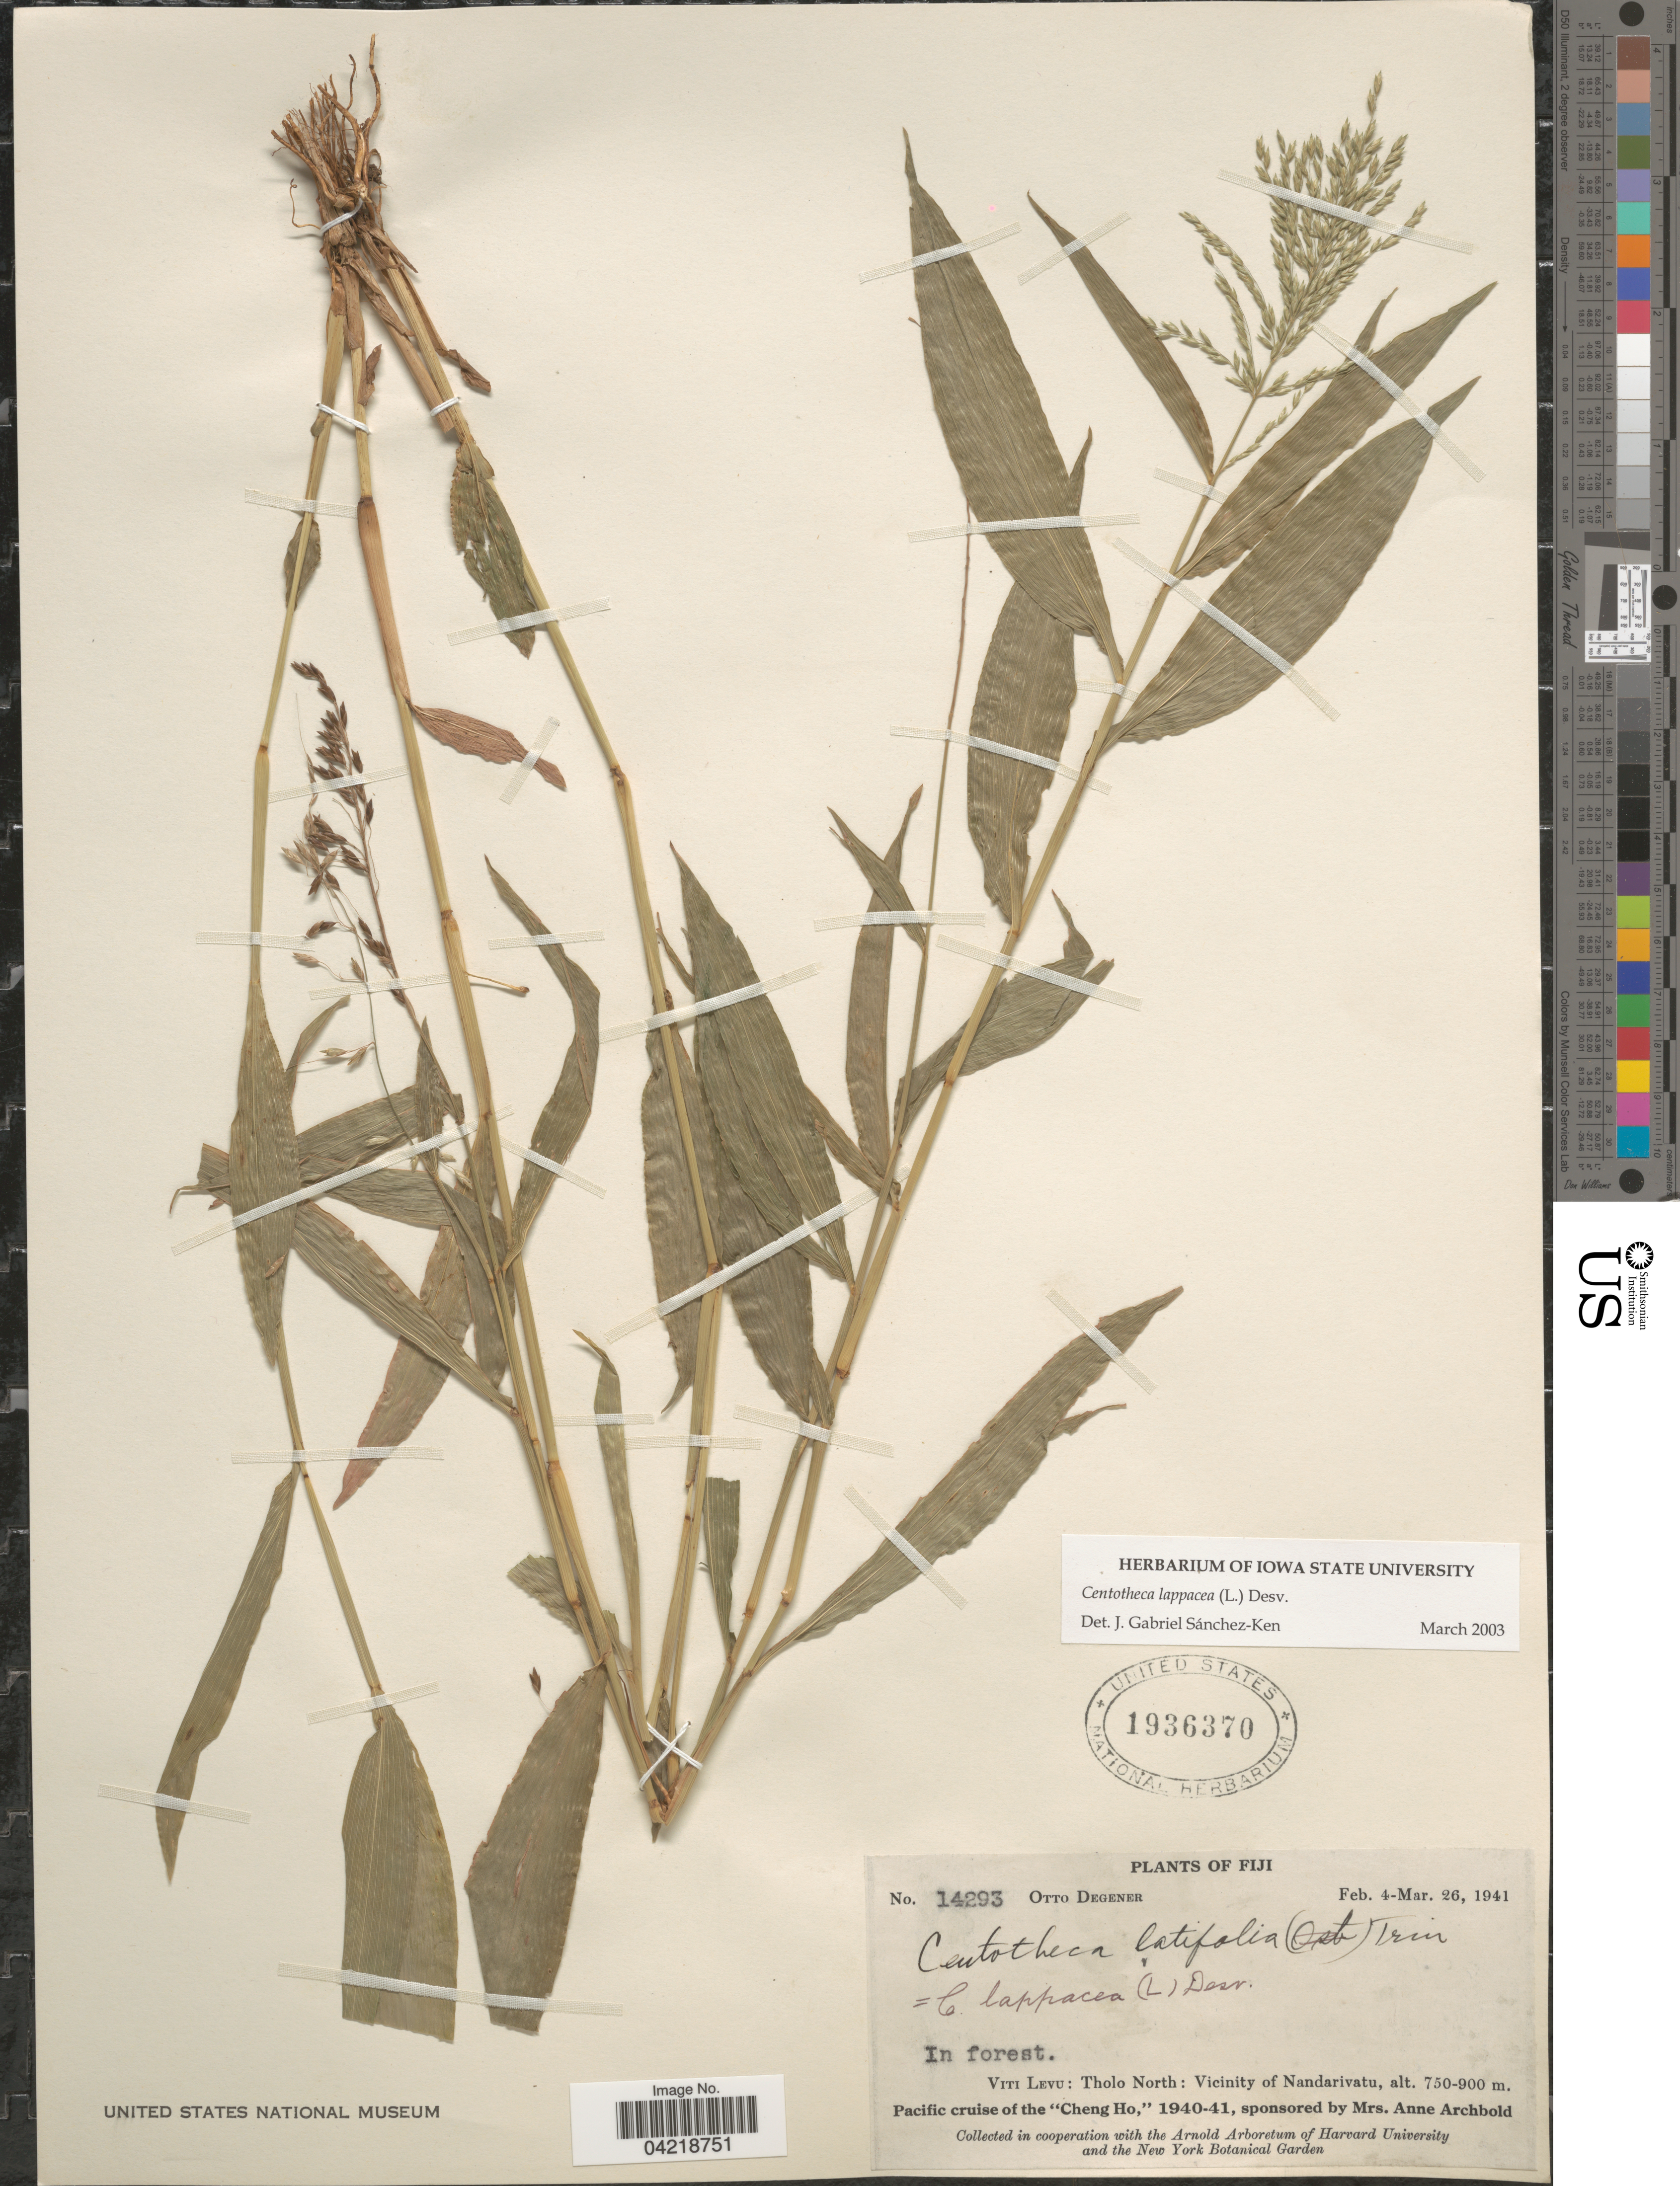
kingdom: Plantae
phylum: Tracheophyta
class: Liliopsida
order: Poales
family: Poaceae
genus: Centotheca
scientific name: Centotheca lappacea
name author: (L.) Desv.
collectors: O. Degener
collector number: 14293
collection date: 1941-02-04/1941-03-26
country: Fiji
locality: Viti Levu: Tholo North: Vicinity of Nandarivatu.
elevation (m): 750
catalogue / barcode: US 1936370